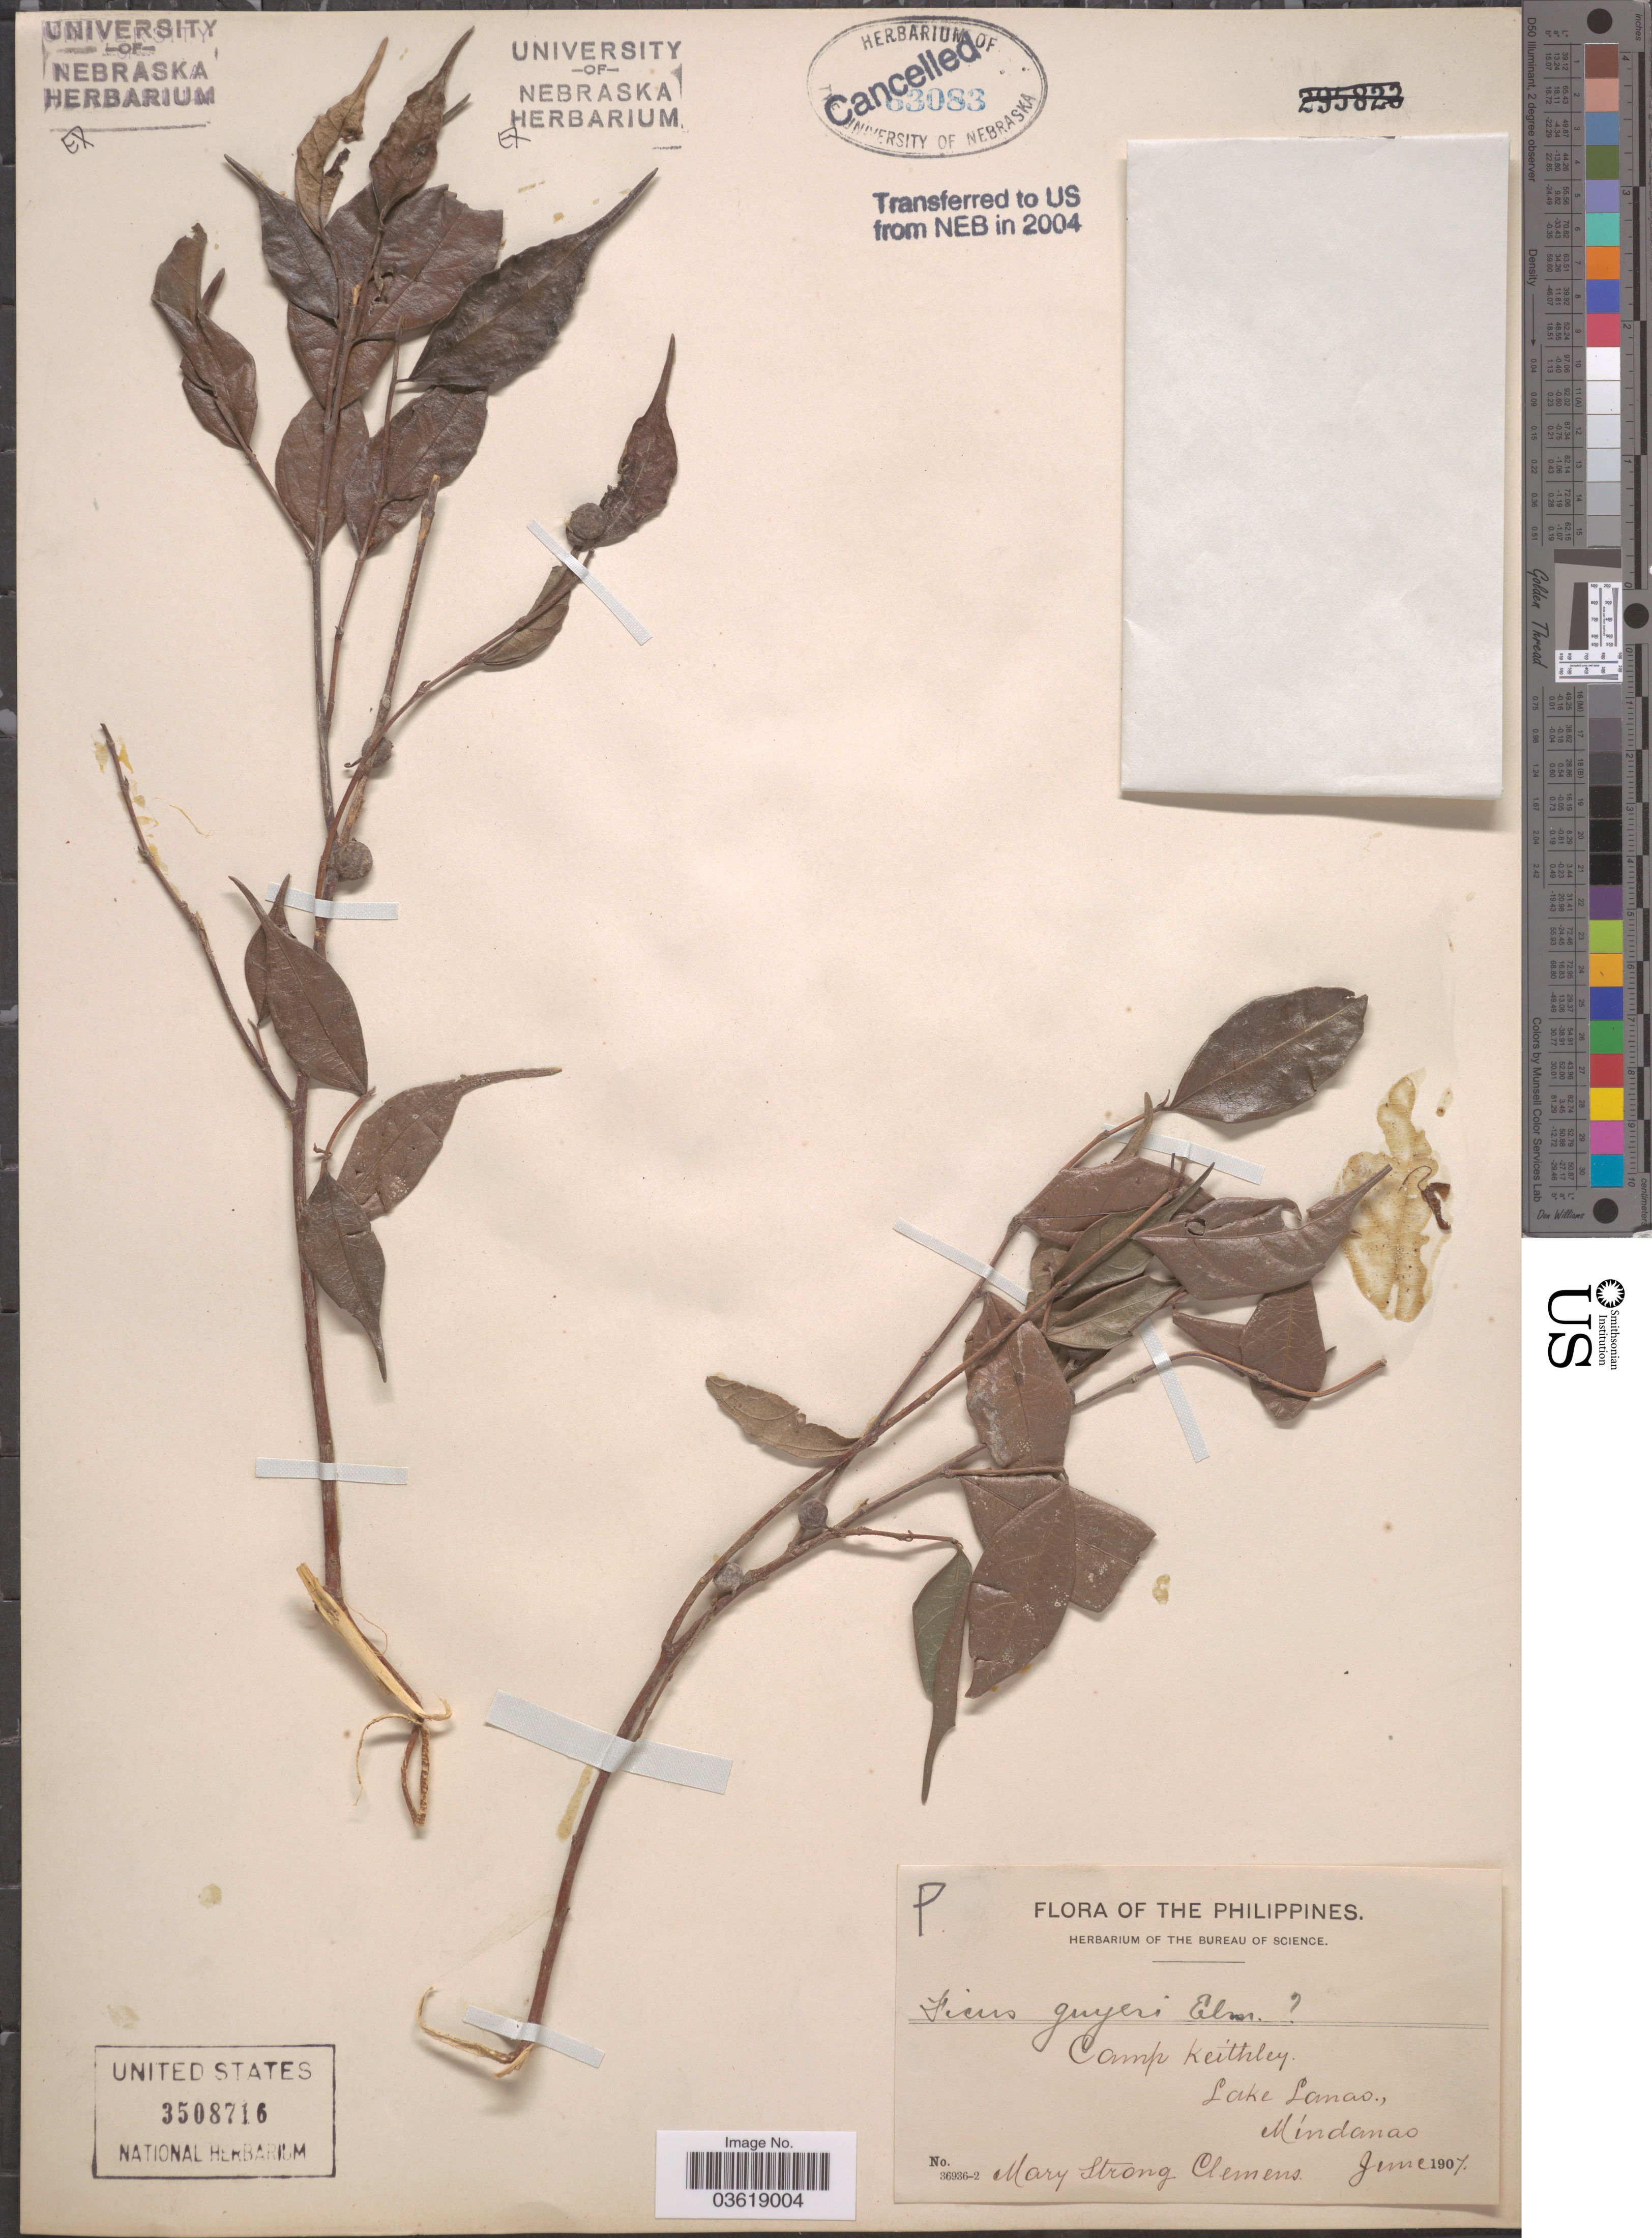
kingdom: Plantae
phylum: Tracheophyta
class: Magnoliopsida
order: Rosales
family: Moraceae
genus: Ficus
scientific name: Ficus guyeri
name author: Elmer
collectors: M. S. Clemens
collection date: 1907-06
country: Philippines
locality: Camp Keithley. Lake Lanao, Mindanao.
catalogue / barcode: US 3508716